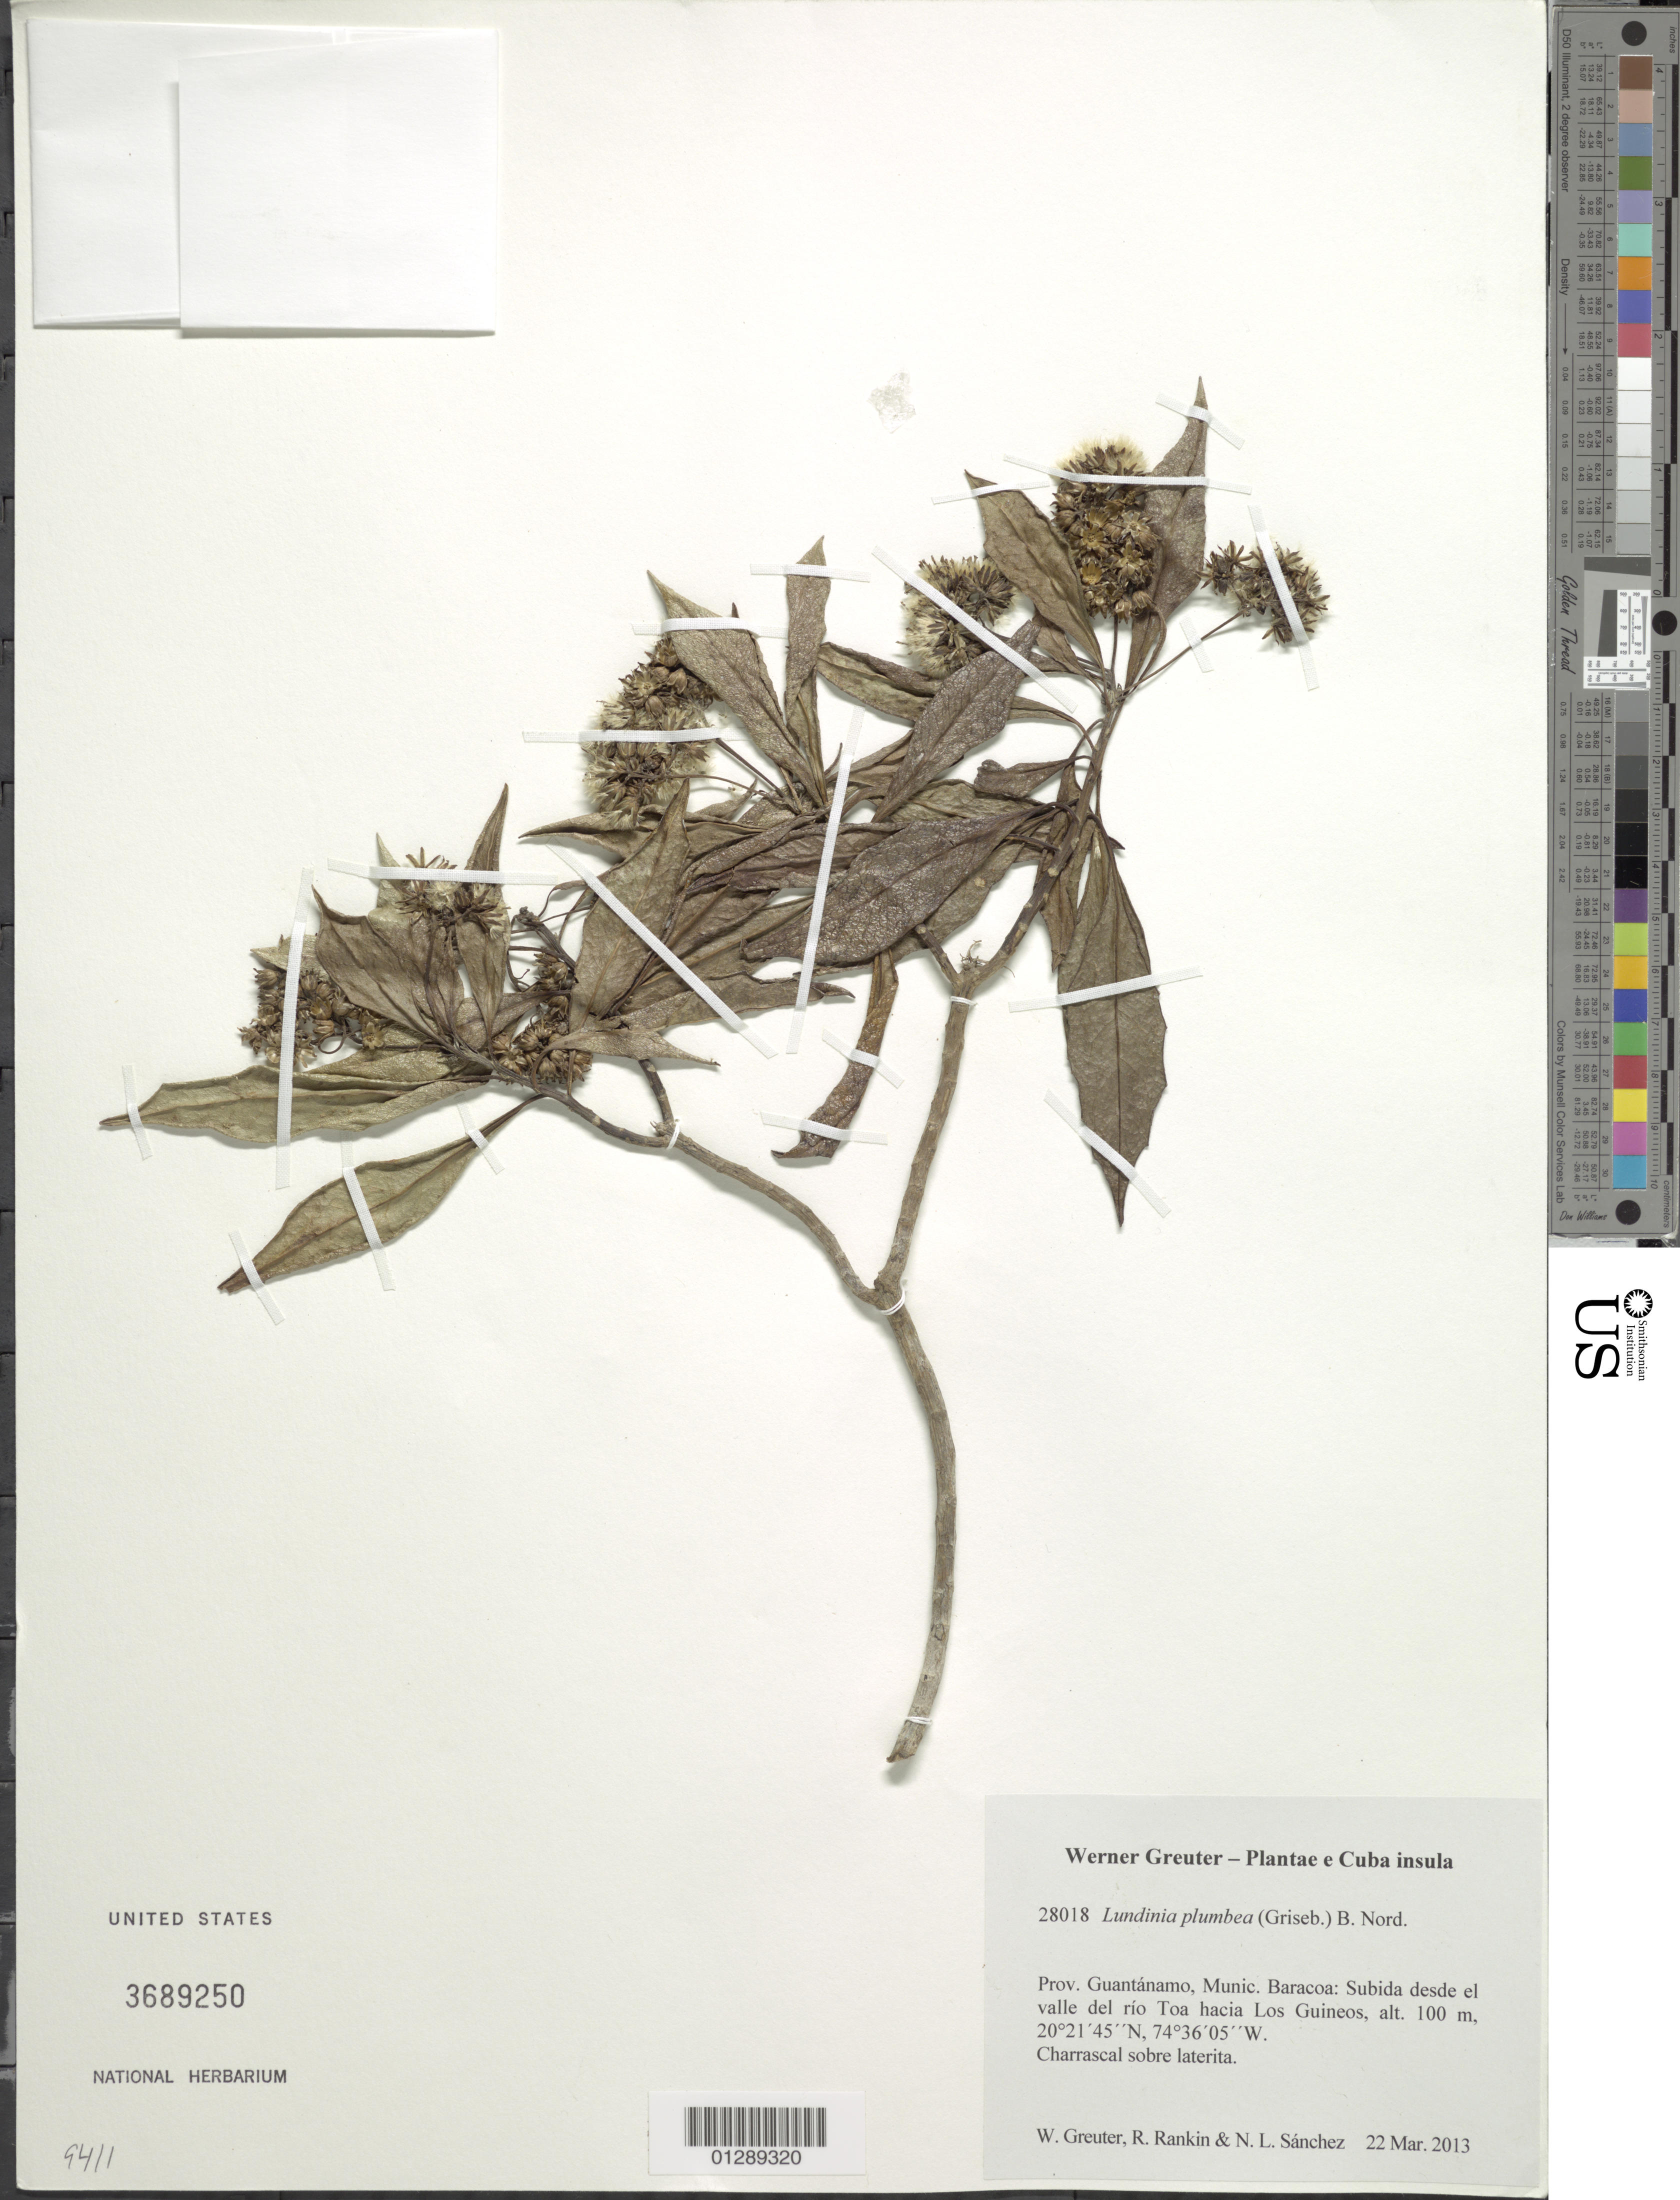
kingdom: Plantae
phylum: Tracheophyta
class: Magnoliopsida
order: Asterales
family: Asteraceae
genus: Senecio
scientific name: Senecio plumbeus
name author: Griseb.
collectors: W. R. Greuter, R. Rankin Rodriguez & N. Sanchez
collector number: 28018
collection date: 2013-03-22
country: Cuba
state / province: Guantanamo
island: Cuba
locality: Munic. Baracoa: Subida desde el valle del río Toa hacia Los Guineos.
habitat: Charrascal sobre laterita.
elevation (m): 100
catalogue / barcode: US 3689250